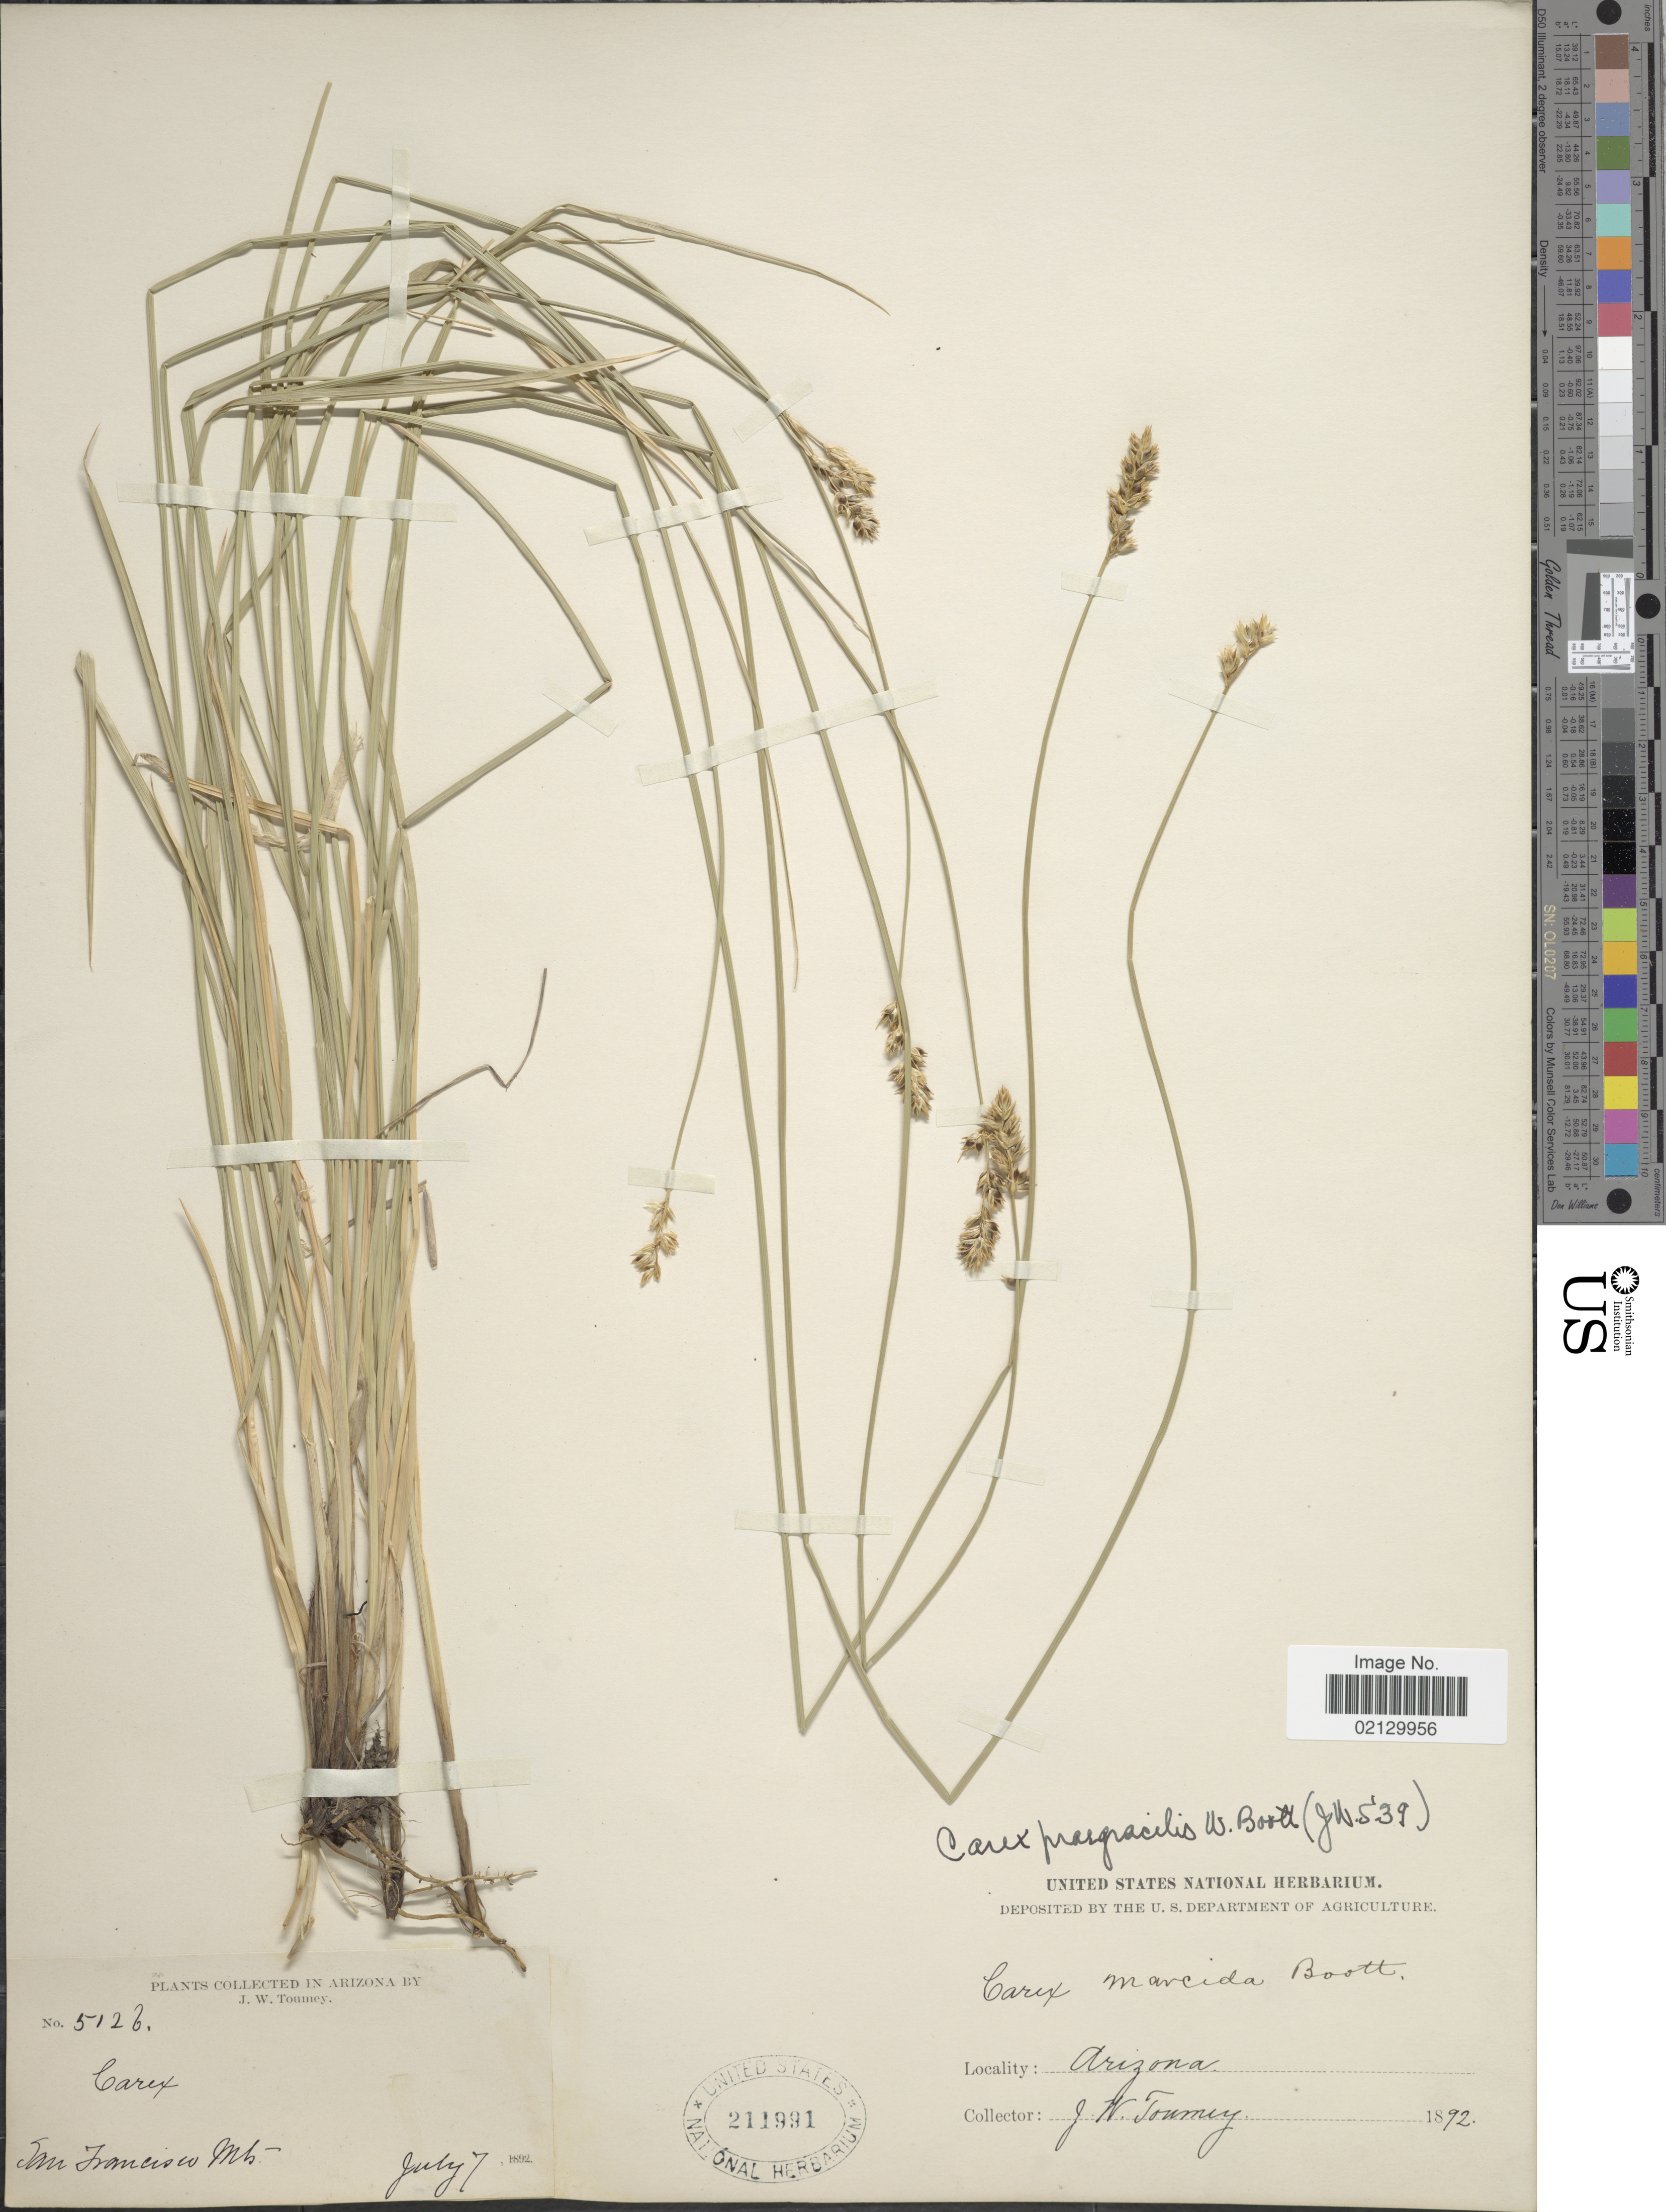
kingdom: Plantae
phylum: Tracheophyta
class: Liliopsida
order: Poales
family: Cyperaceae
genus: Carex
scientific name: Carex praegracilis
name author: W. Boott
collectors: J. W. Toumey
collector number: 512b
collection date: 1892-07-07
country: United States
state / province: Arizona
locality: San Francisco Mts.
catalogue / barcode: US 211991